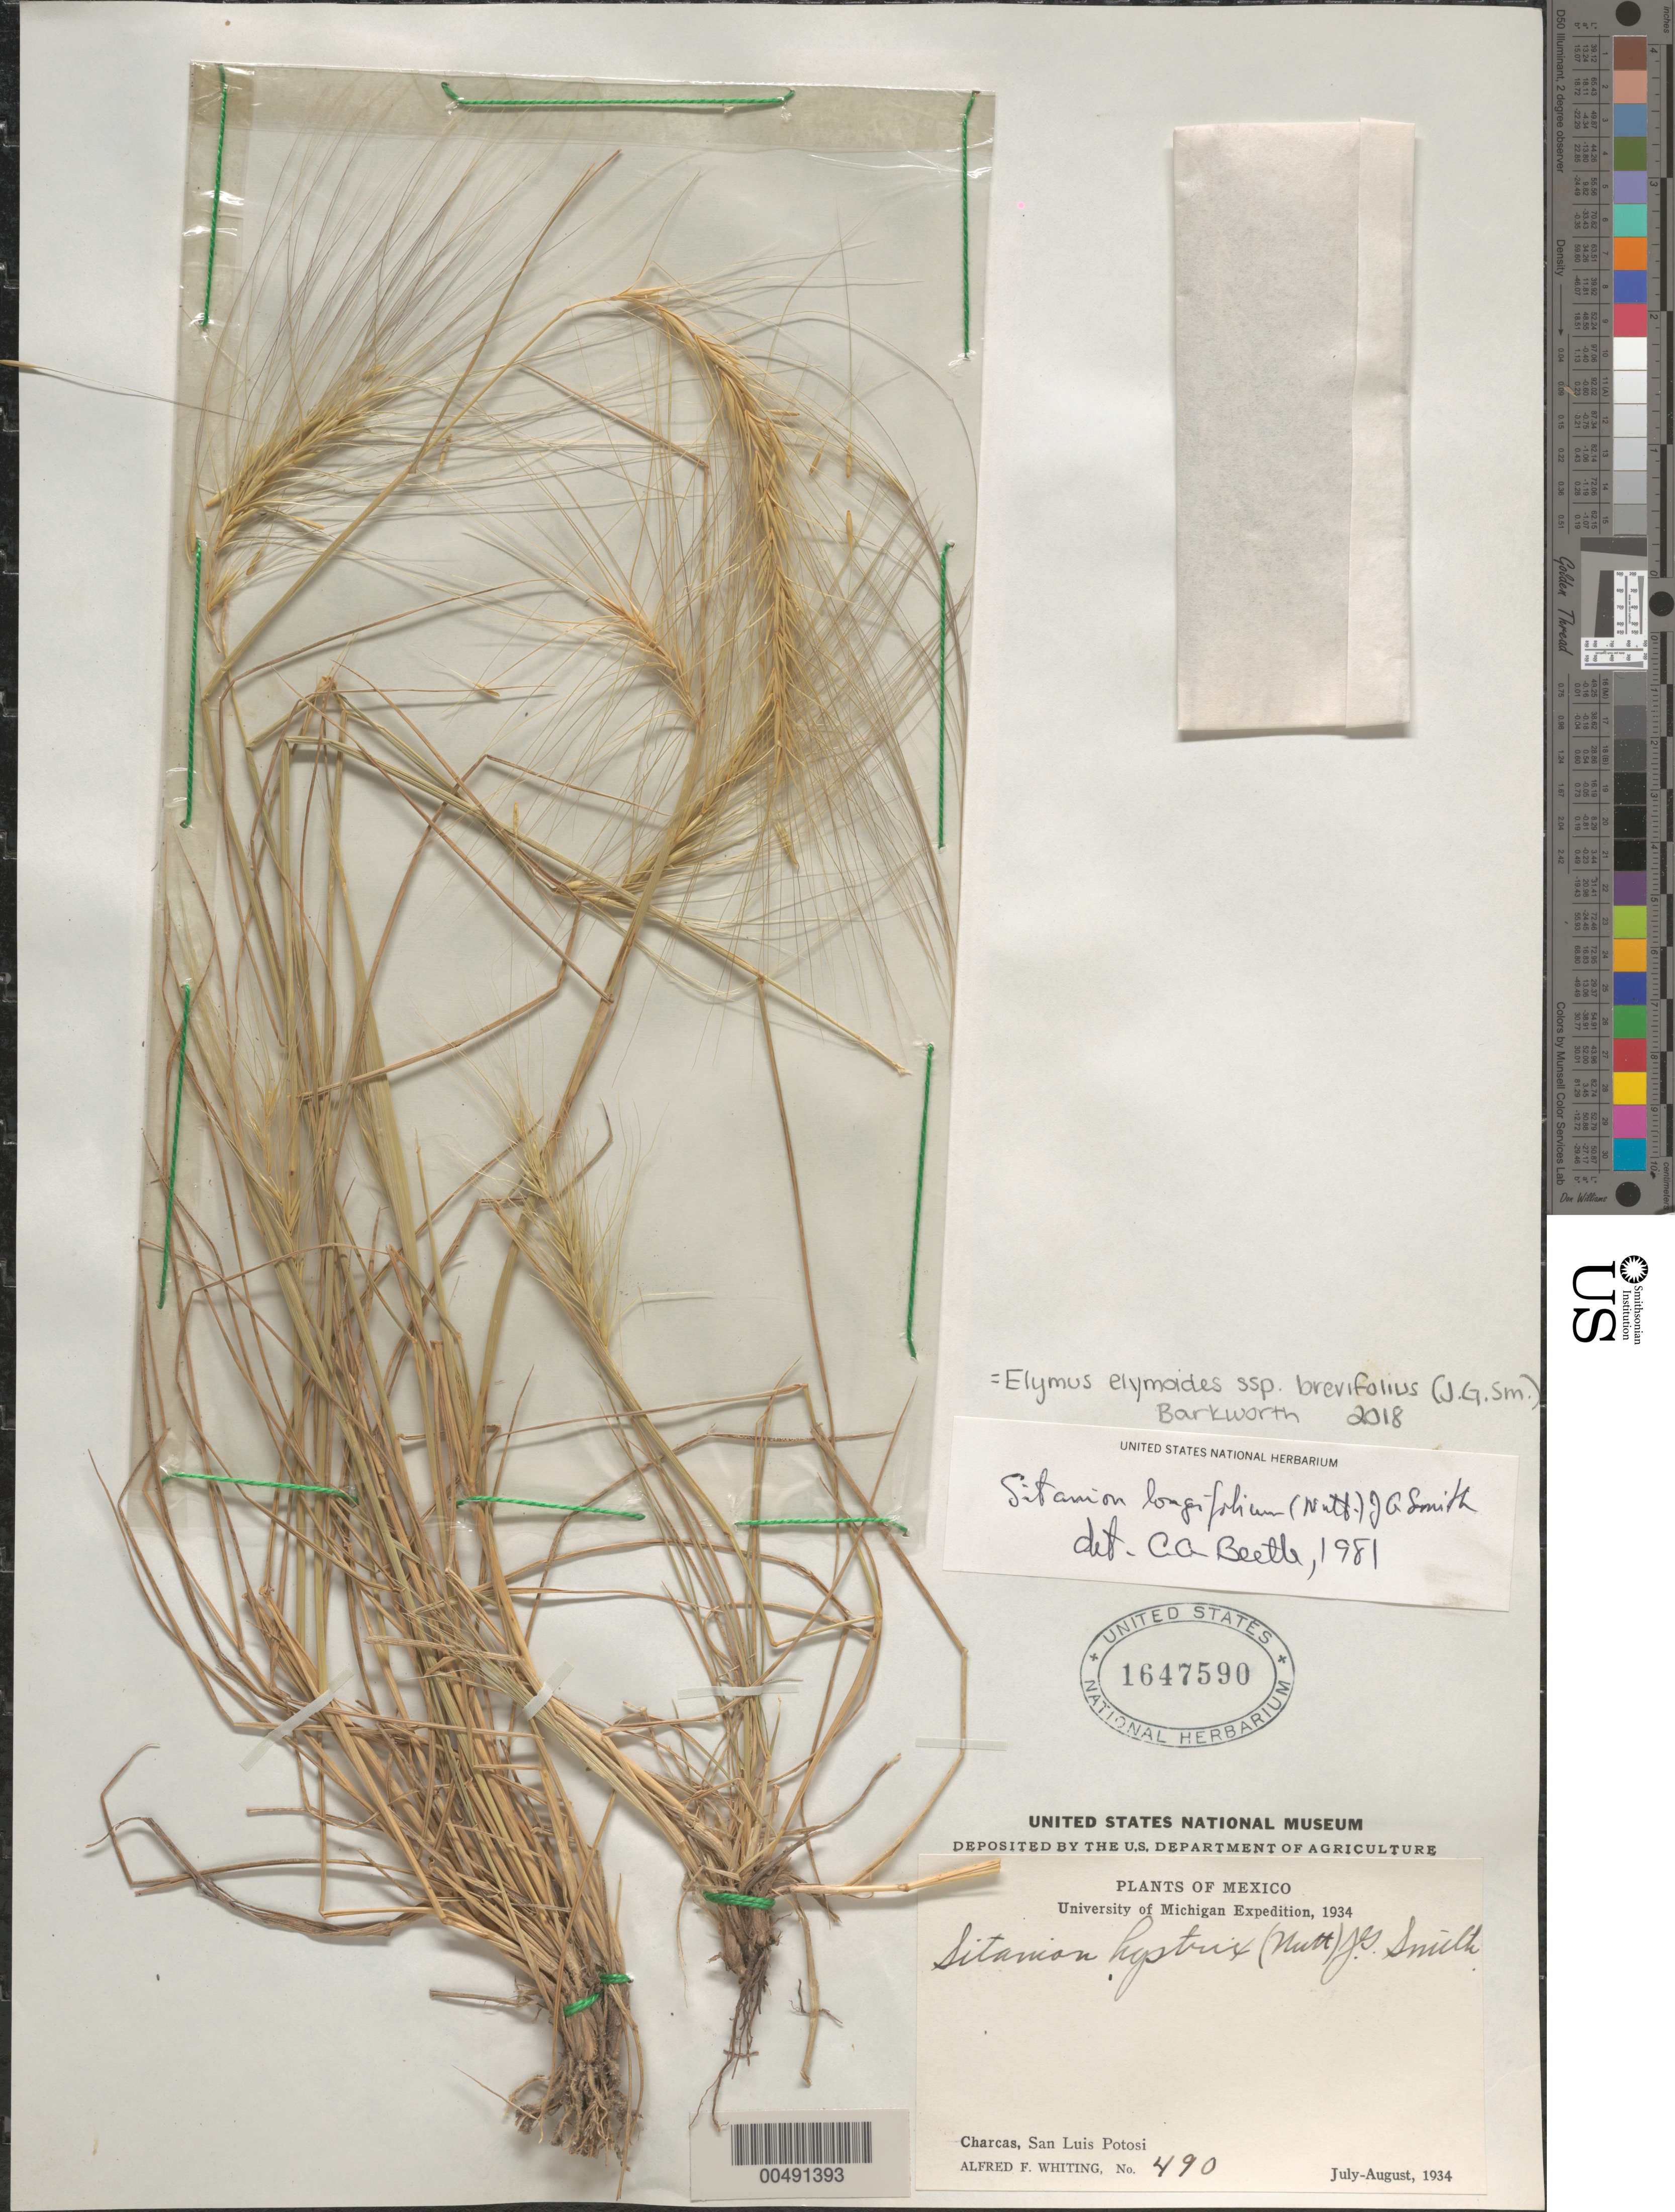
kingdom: Plantae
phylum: Tracheophyta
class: Liliopsida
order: Poales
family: Poaceae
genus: Elymus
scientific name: Elymus elymoides subsp. brevifolius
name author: (J.G. Sm.) Barkworth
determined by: Poaceae Reorganization Project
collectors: A. F. Whiting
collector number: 490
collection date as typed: Jul 1934 to Aug 1934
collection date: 1934-07/1934-08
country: Mexico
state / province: San Luis Potosi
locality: Charcas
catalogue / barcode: US 1647590